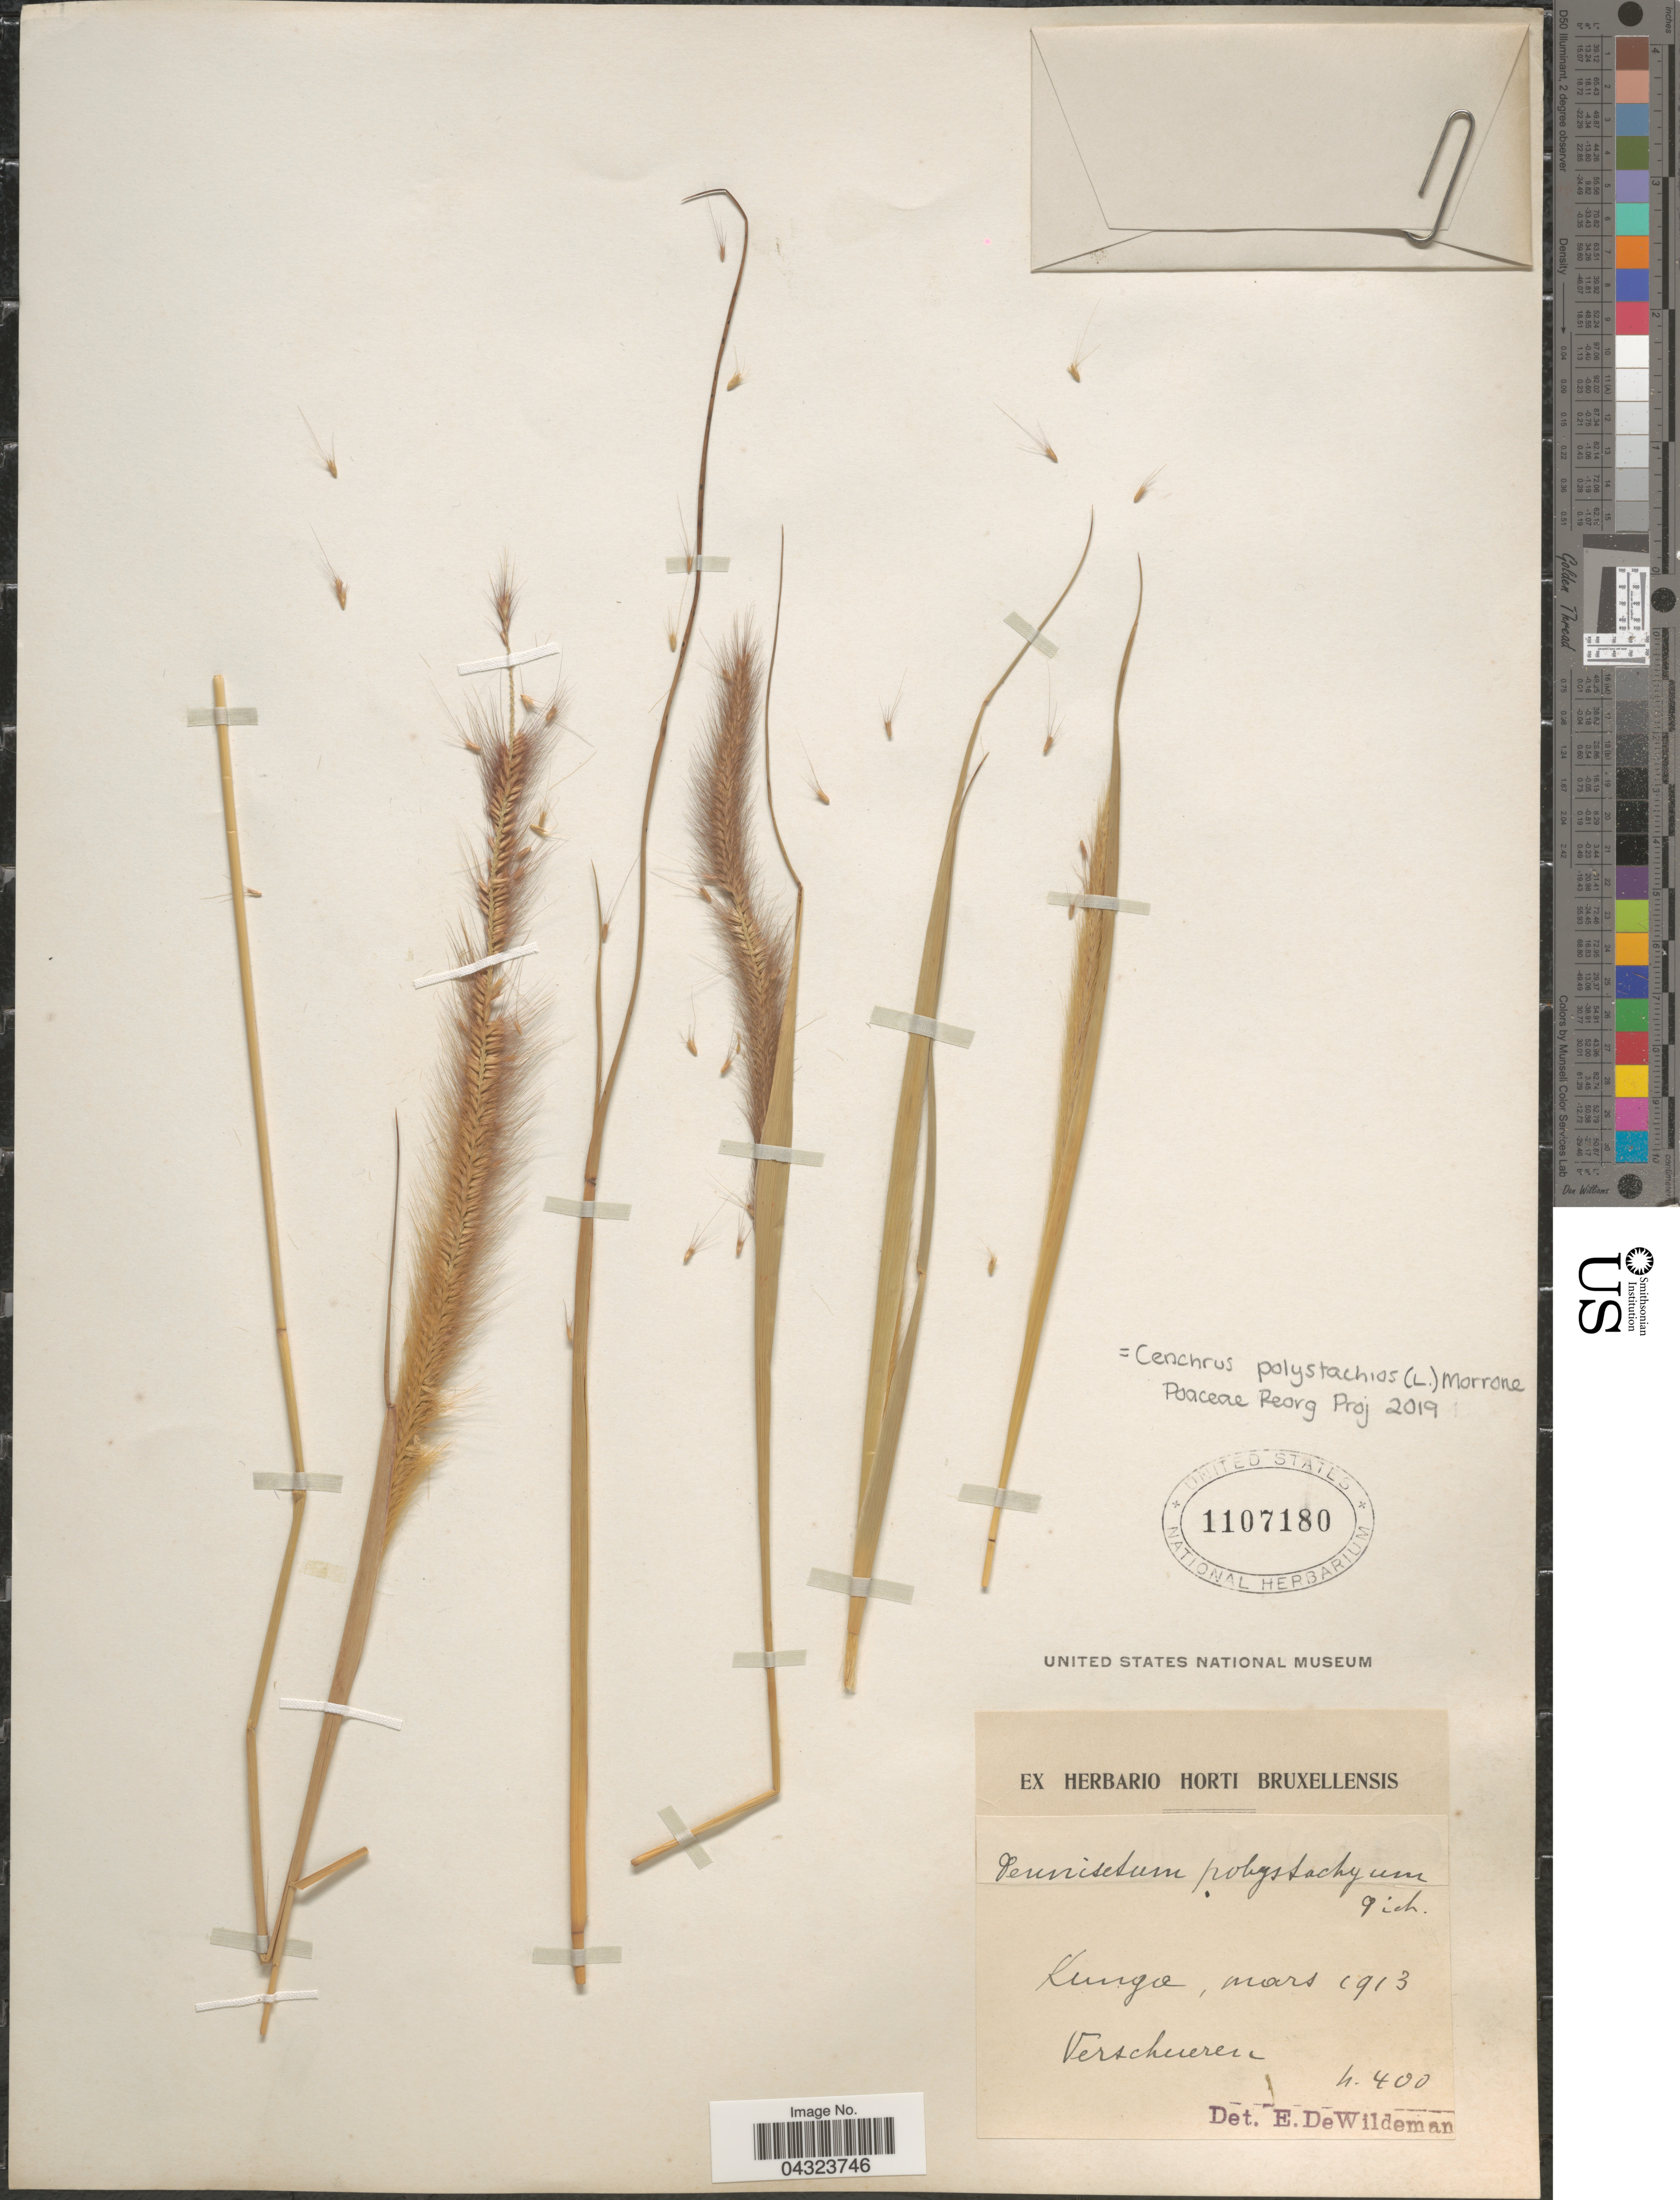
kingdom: Plantae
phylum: Tracheophyta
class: Liliopsida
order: Poales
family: Poaceae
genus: Cenchrus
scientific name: Cenchrus polystachios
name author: (L.) Morrone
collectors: Verschueren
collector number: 400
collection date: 1913-03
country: Congo, Democratic Republic of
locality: Kunga.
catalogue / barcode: US 1107180